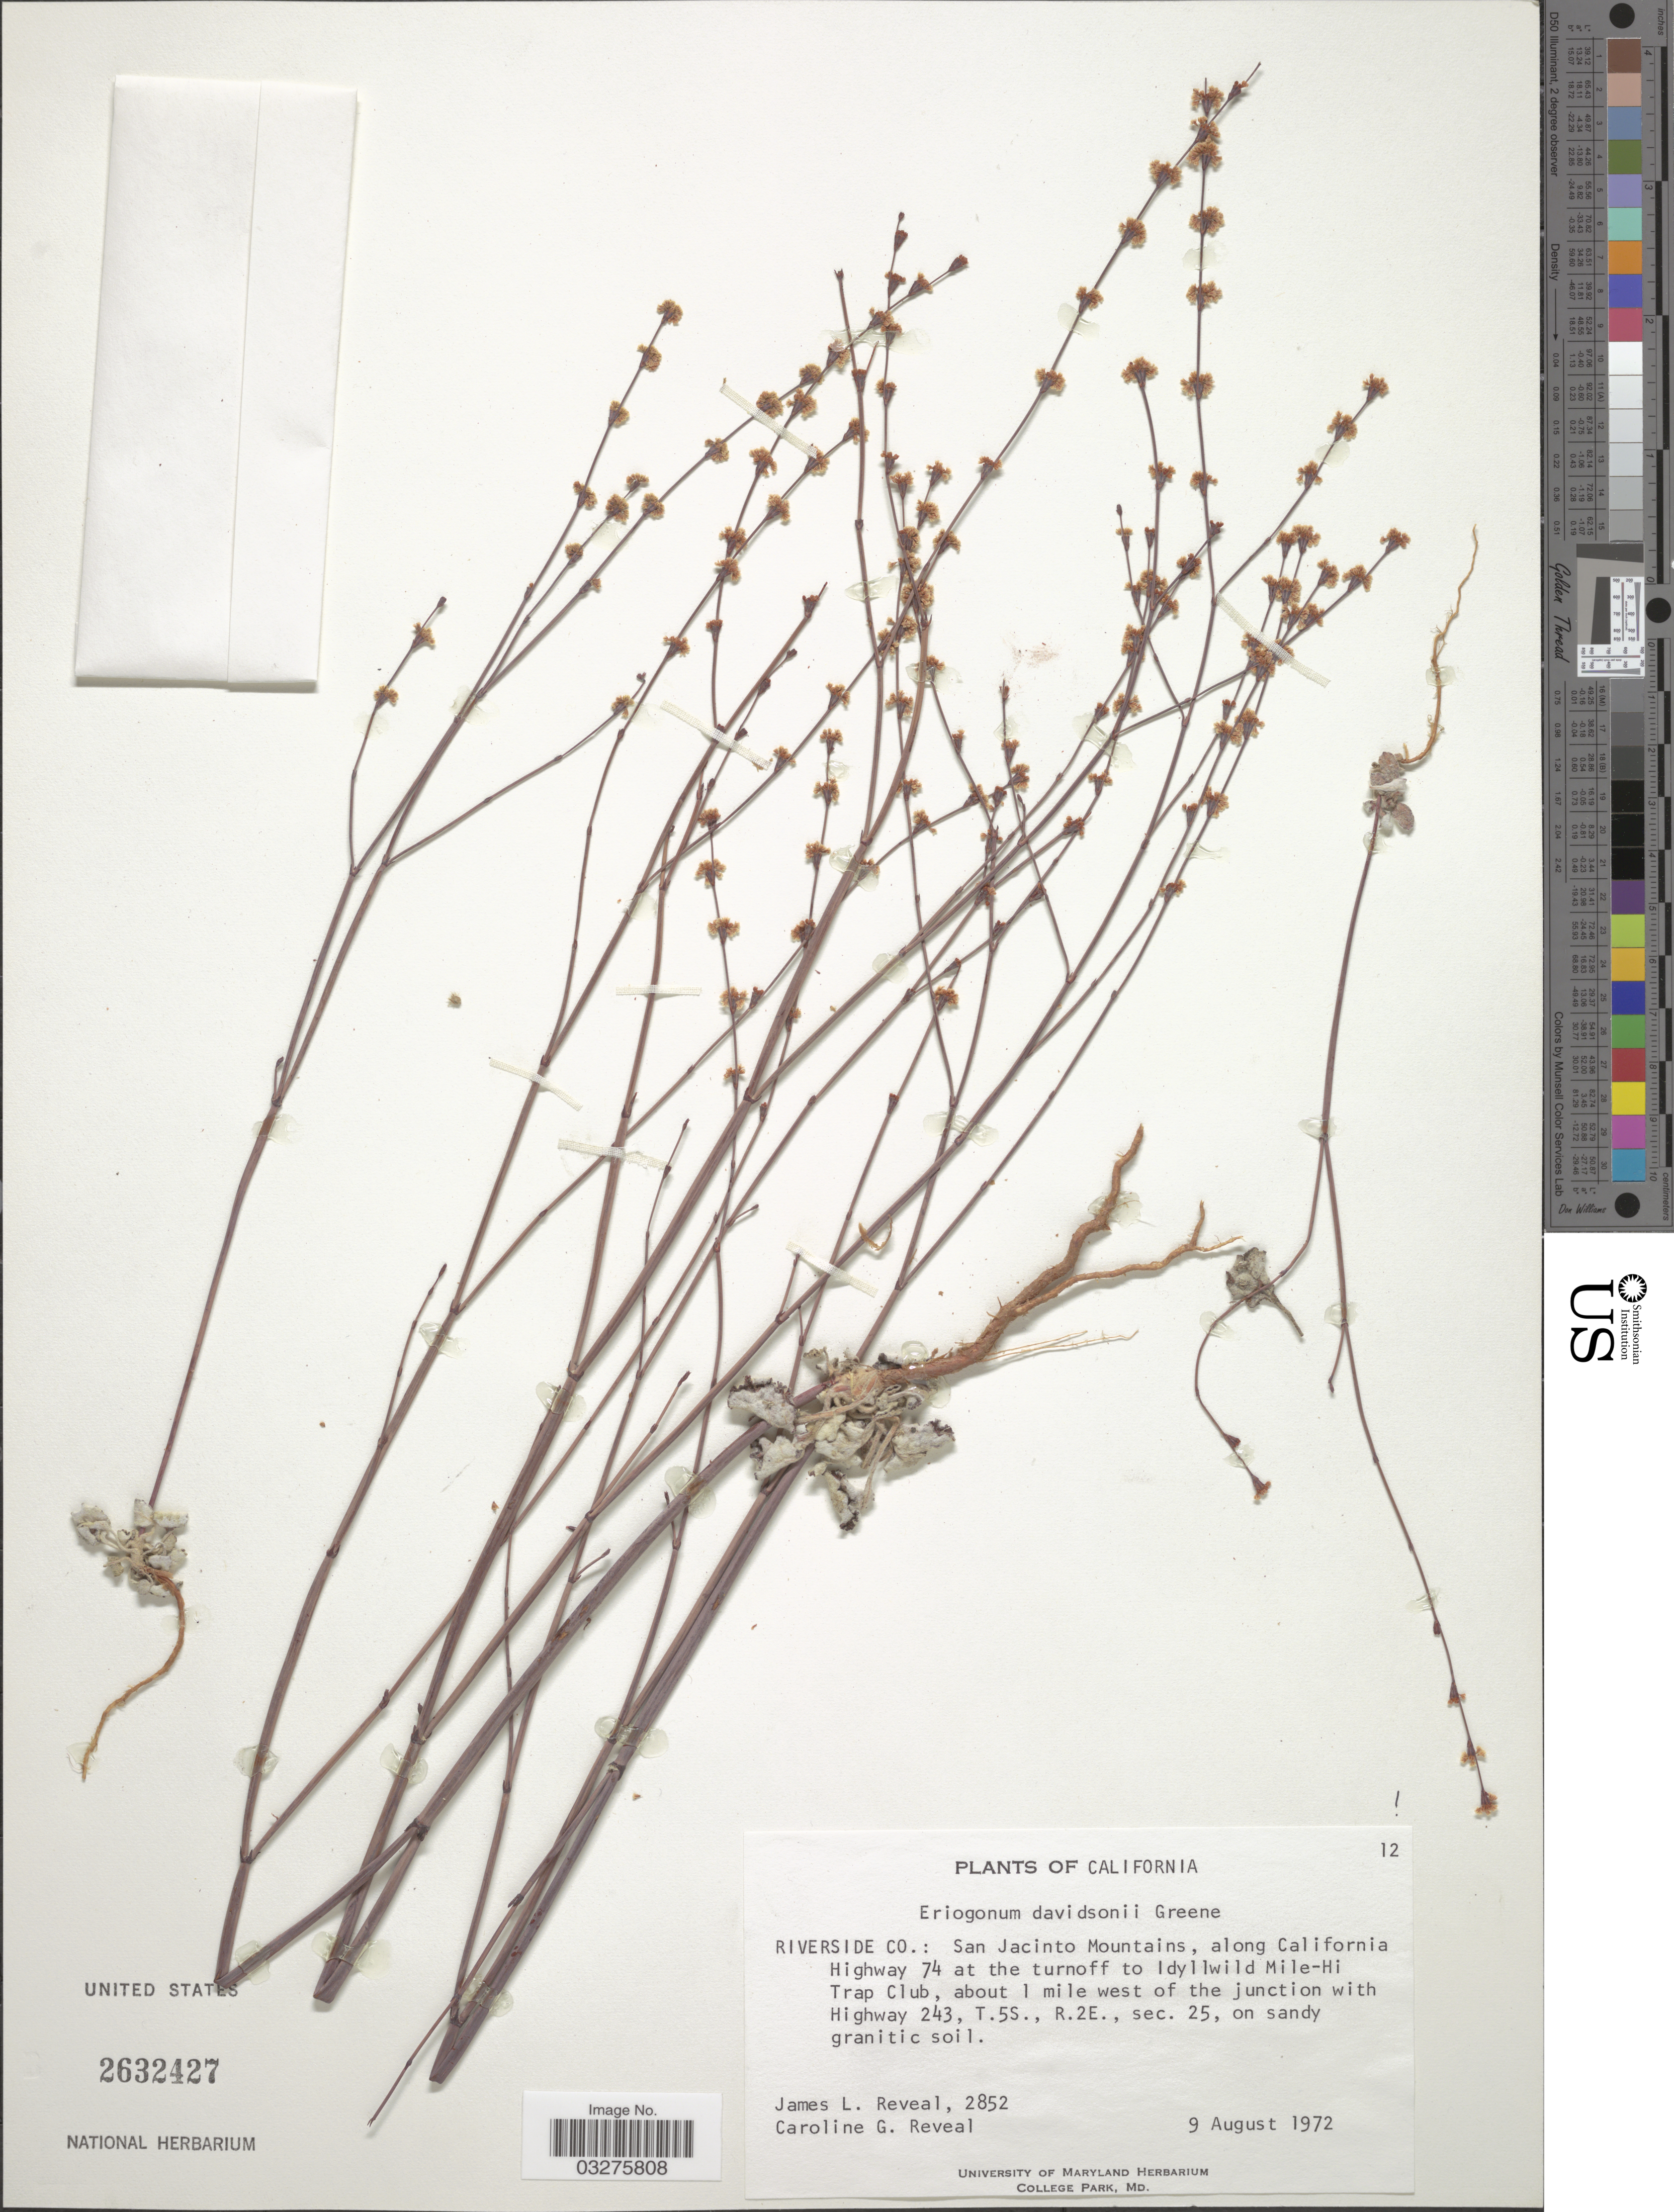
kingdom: Plantae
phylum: Tracheophyta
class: Magnoliopsida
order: Caryophyllales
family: Polygonaceae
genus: Eriogonum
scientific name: Eriogonum davidsonii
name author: Greene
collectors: J. L. Reveal & C. G. Reveal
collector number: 2852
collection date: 1972-08-09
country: United States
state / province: California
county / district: Riverside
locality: Riverside Co.: San Jacinto Mountains, along California Highway 74 at the turnoff to Idyllwild Mile-Hi Trap Club, about 1 mile west of the junction with Highway 243, T.5S., R.2E., sec. 25.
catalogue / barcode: US 2632427